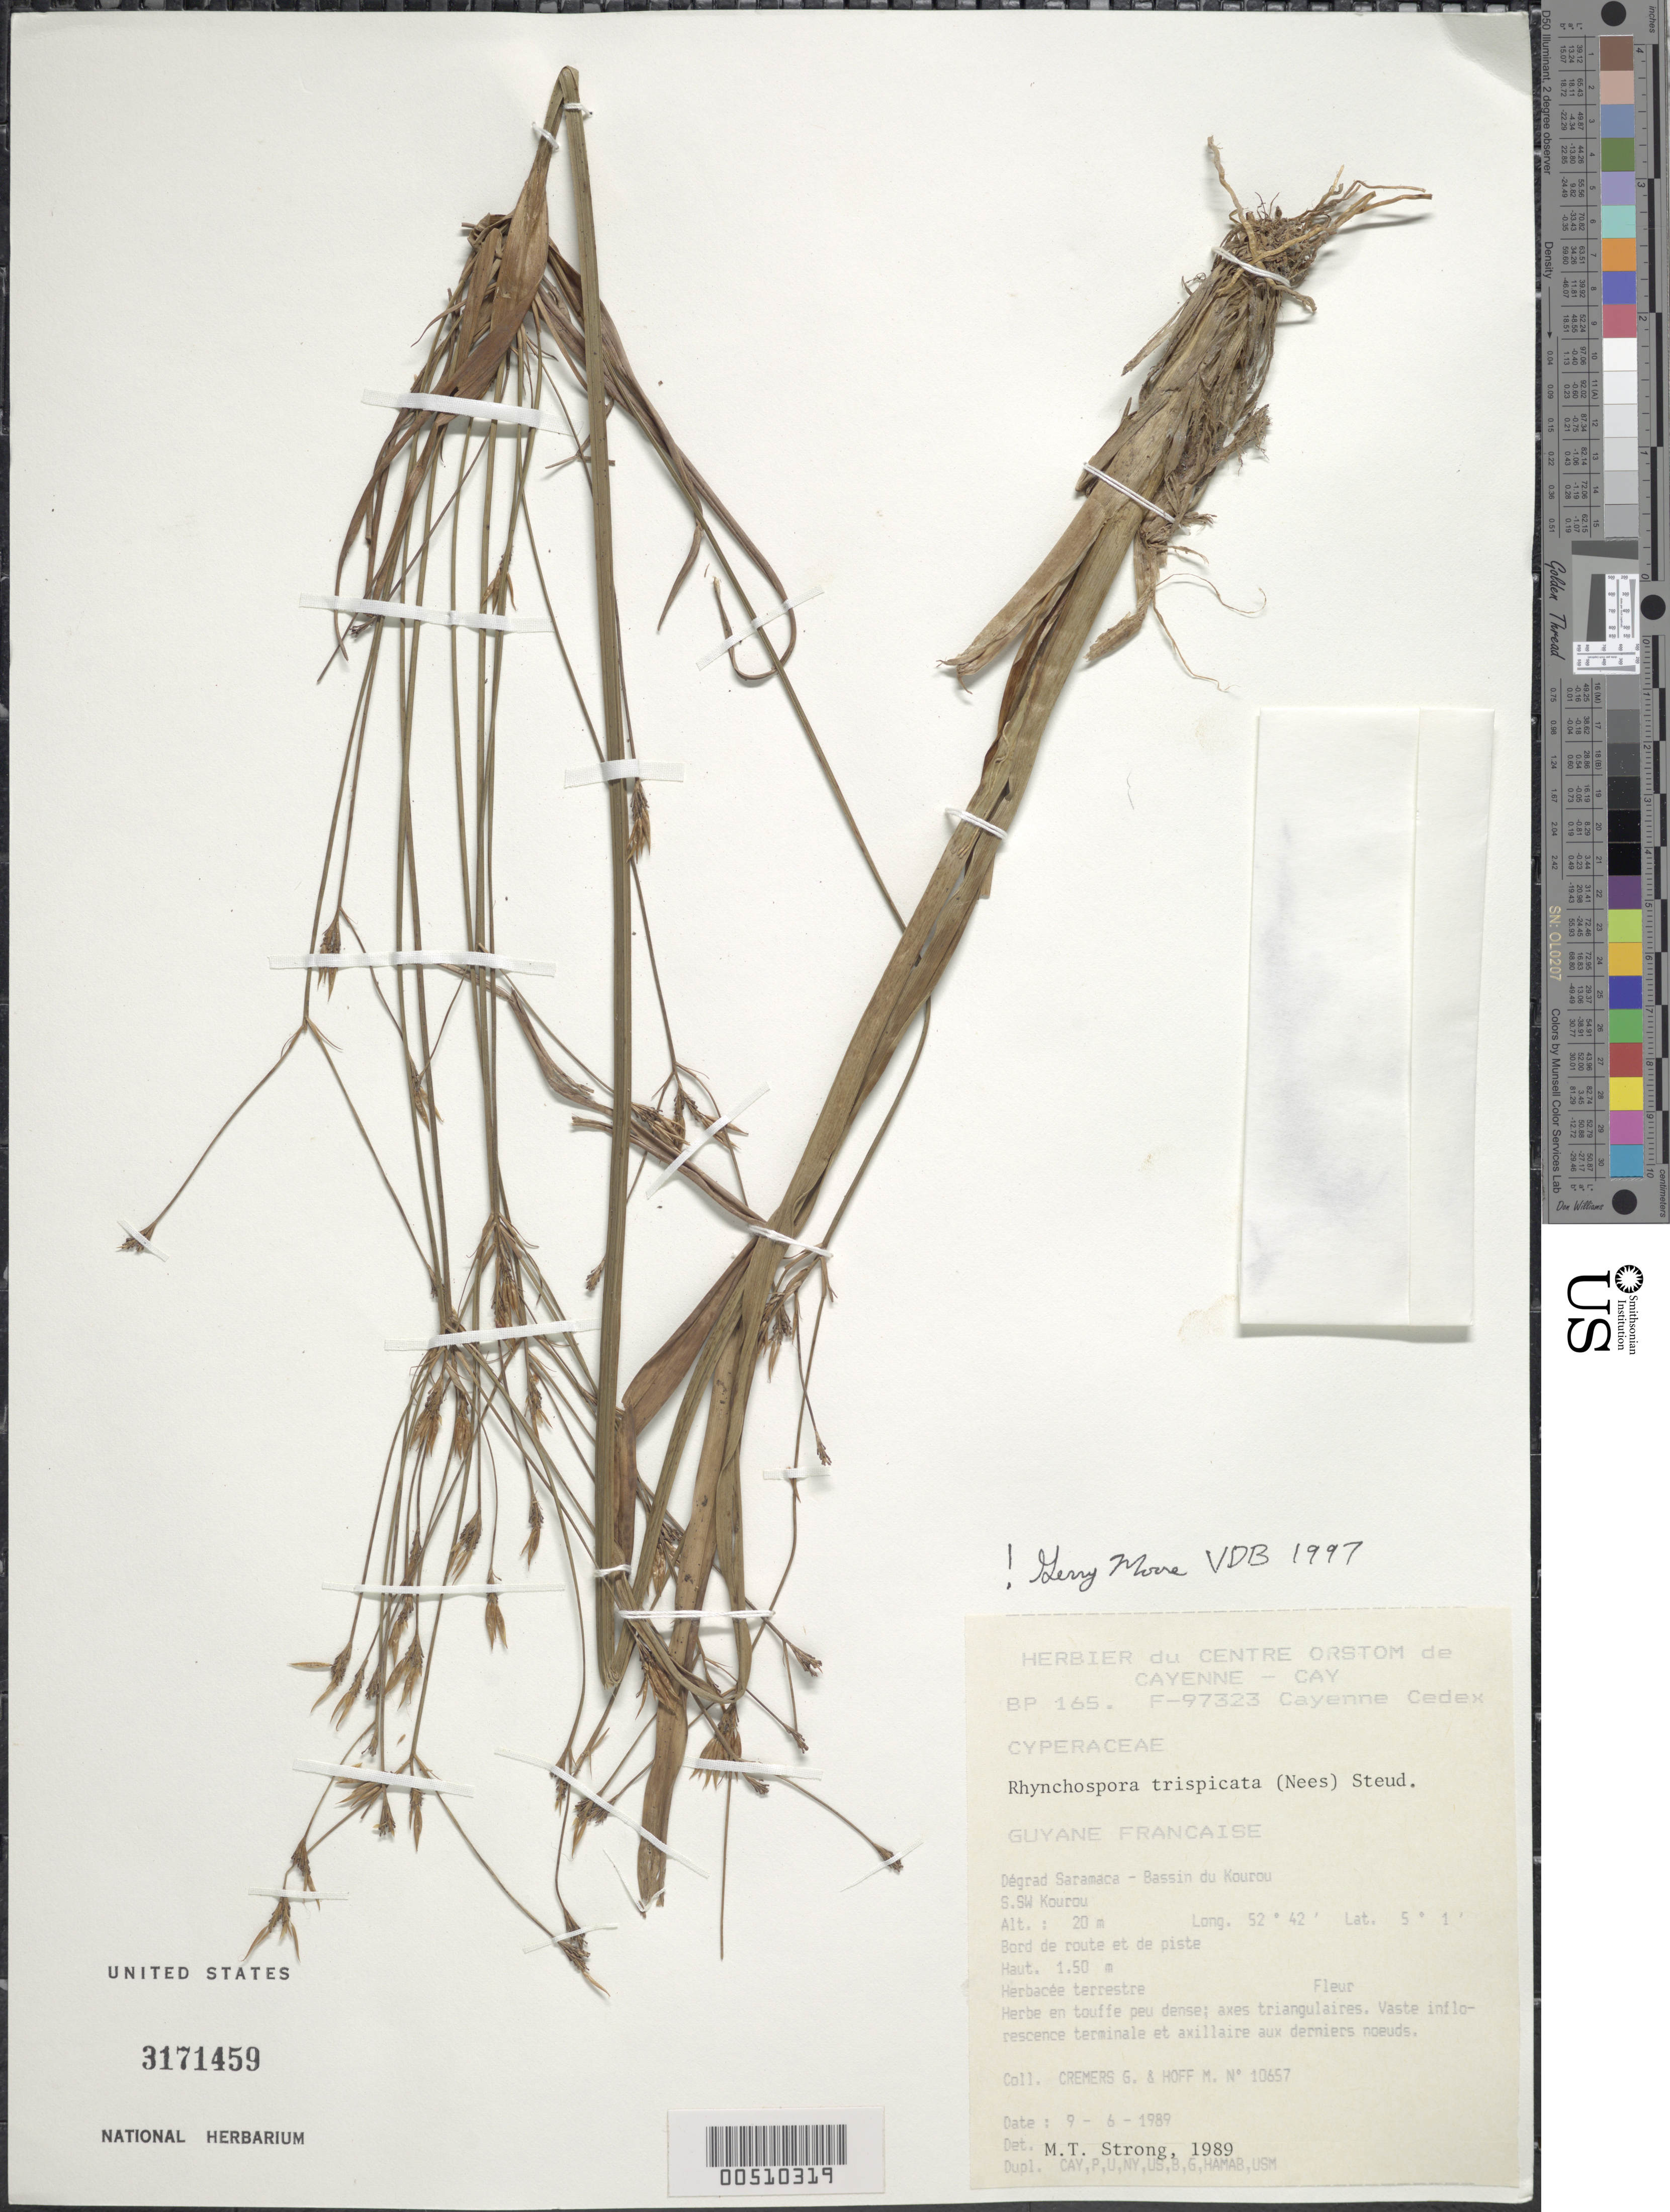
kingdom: Plantae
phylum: Tracheophyta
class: Liliopsida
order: Poales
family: Cyperaceae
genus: Rhynchospora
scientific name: Rhynchospora trispicata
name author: (Nees) Schrad. ex Steud.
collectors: G. Cremers & M. Hoff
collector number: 10657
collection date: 1989-06-09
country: French Guiana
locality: Degrad Saramaca- Bassin du kourou, S.SW Kourou, bor de route et de piste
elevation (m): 20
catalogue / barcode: US 3171459